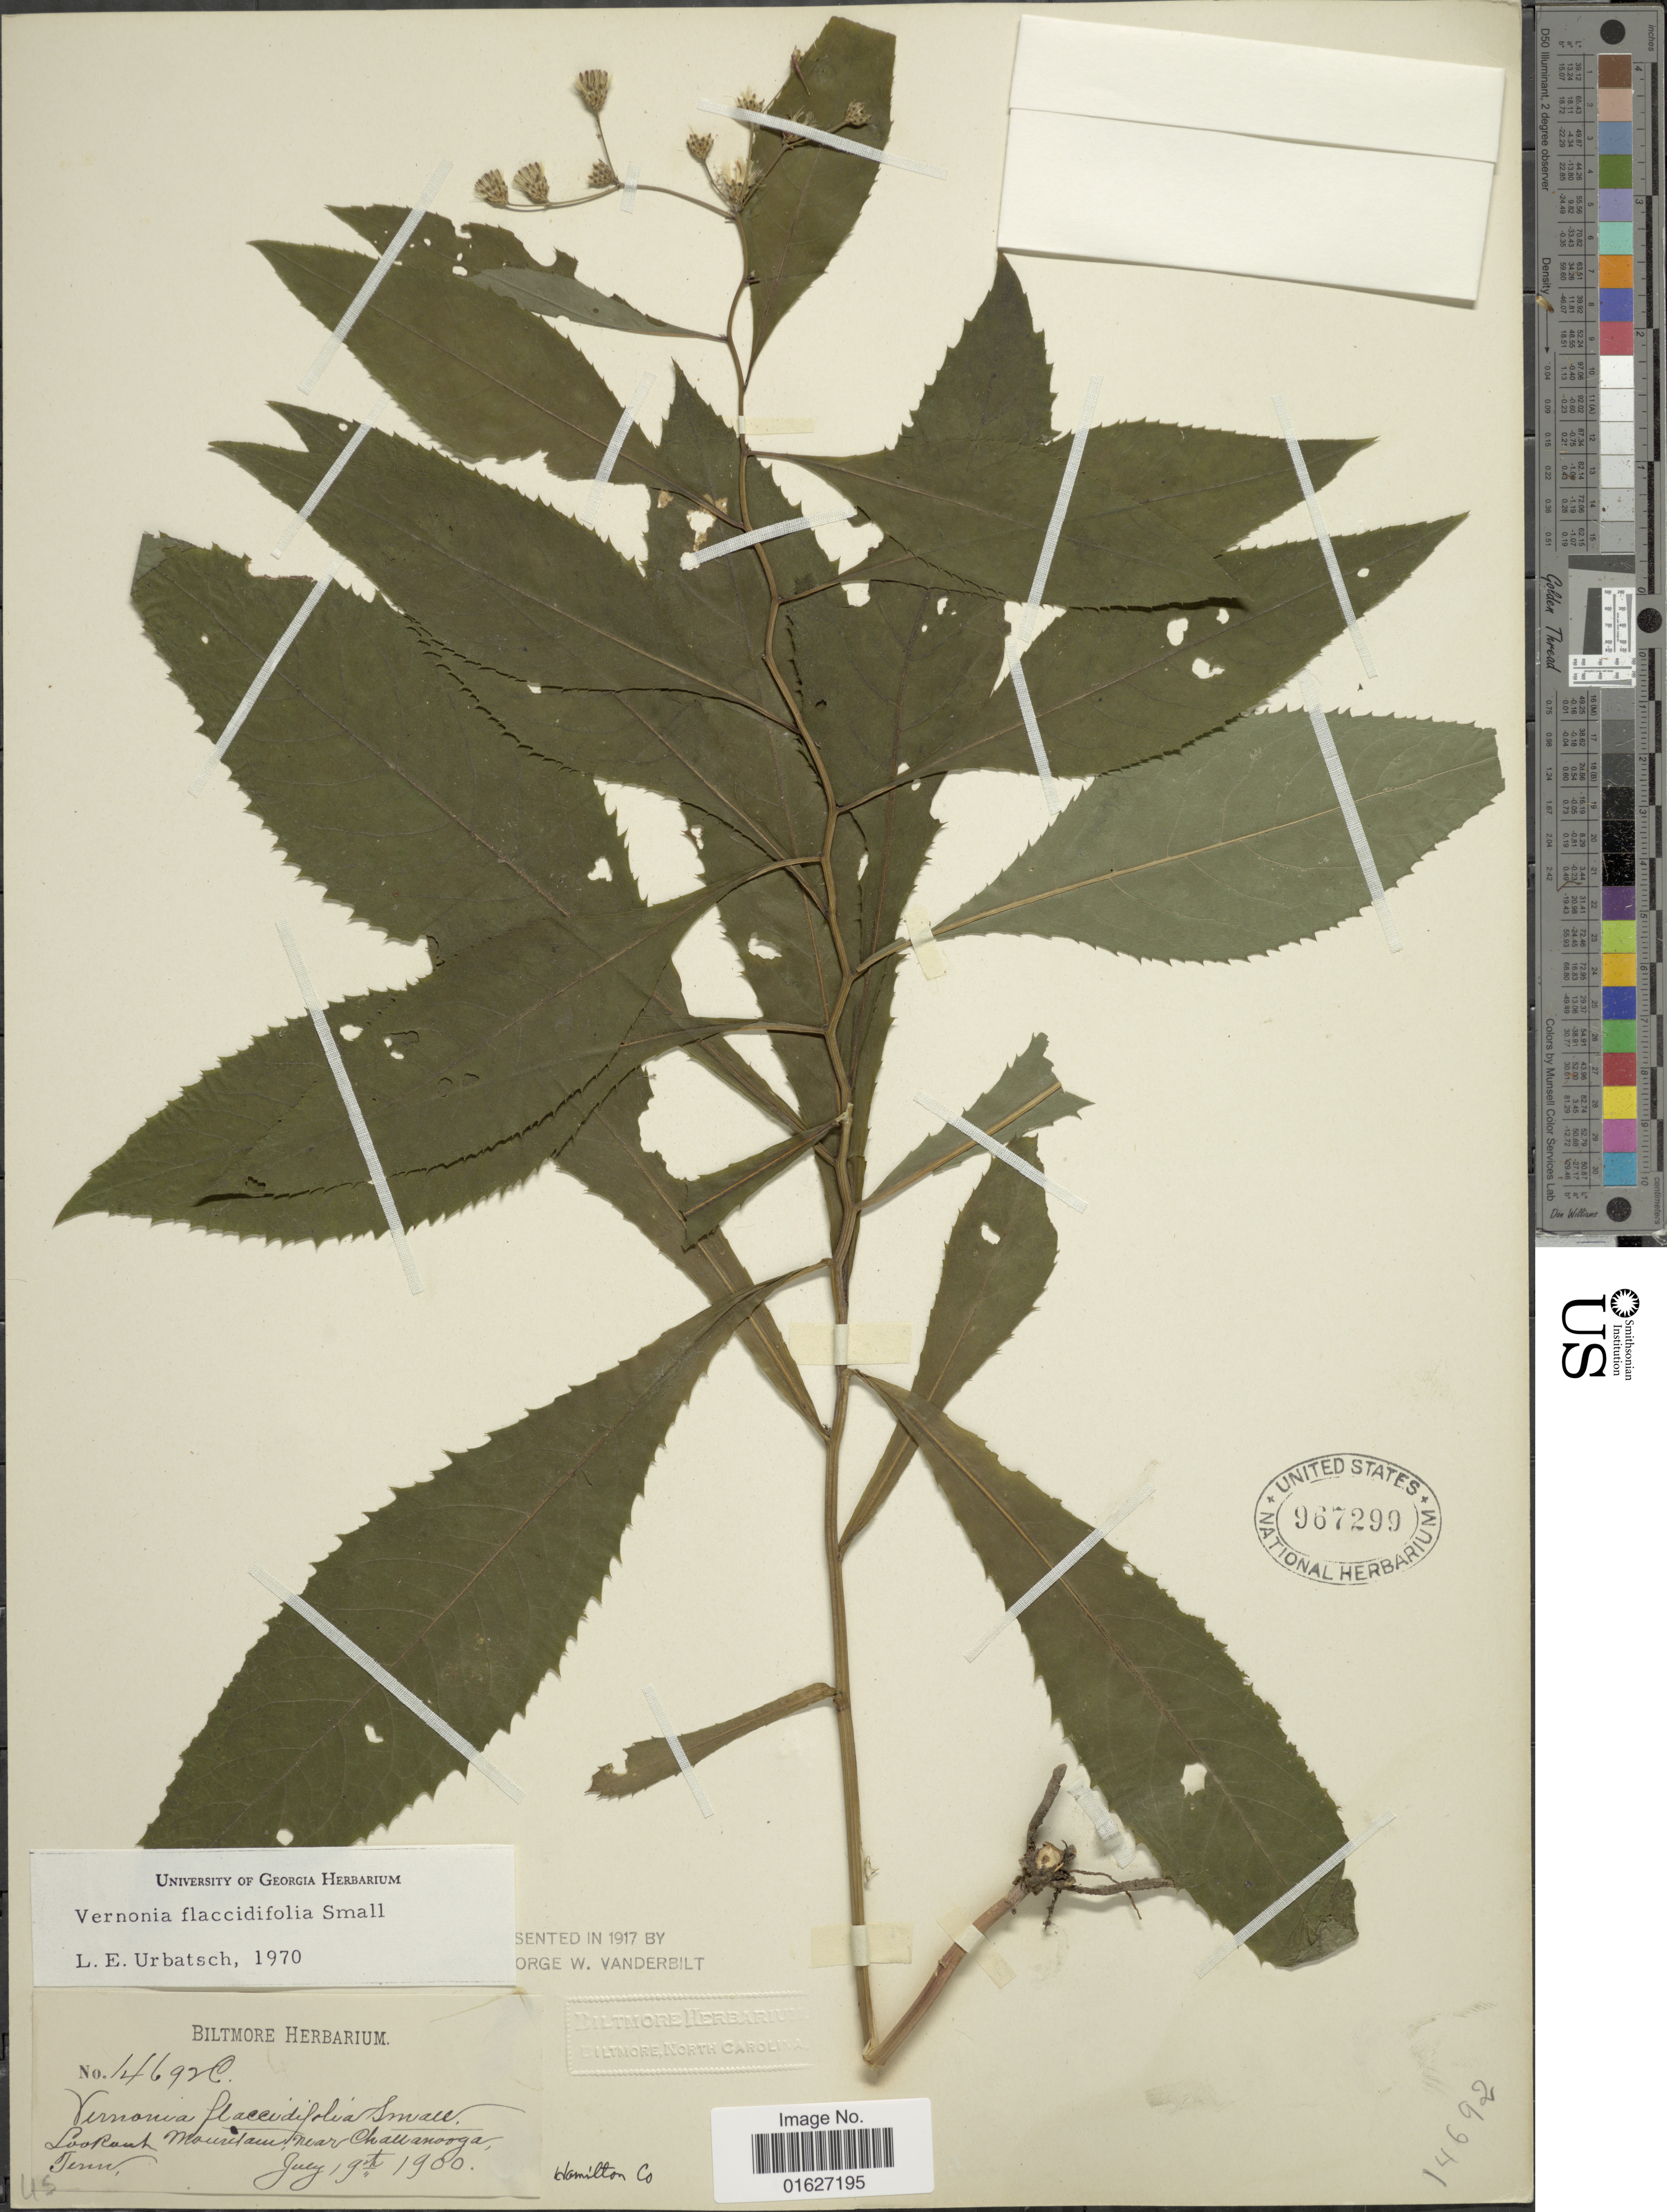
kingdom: Plantae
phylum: Tracheophyta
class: Magnoliopsida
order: Asterales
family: Asteraceae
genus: Vernonia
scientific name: Vernonia flaccidifolia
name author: Small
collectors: ex herb. Biltmore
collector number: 14692C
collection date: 1900-07-19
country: United States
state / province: Tennessee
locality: Loorant Mauritam, near Challanooga, Hamilton Co.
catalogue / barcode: US 967299